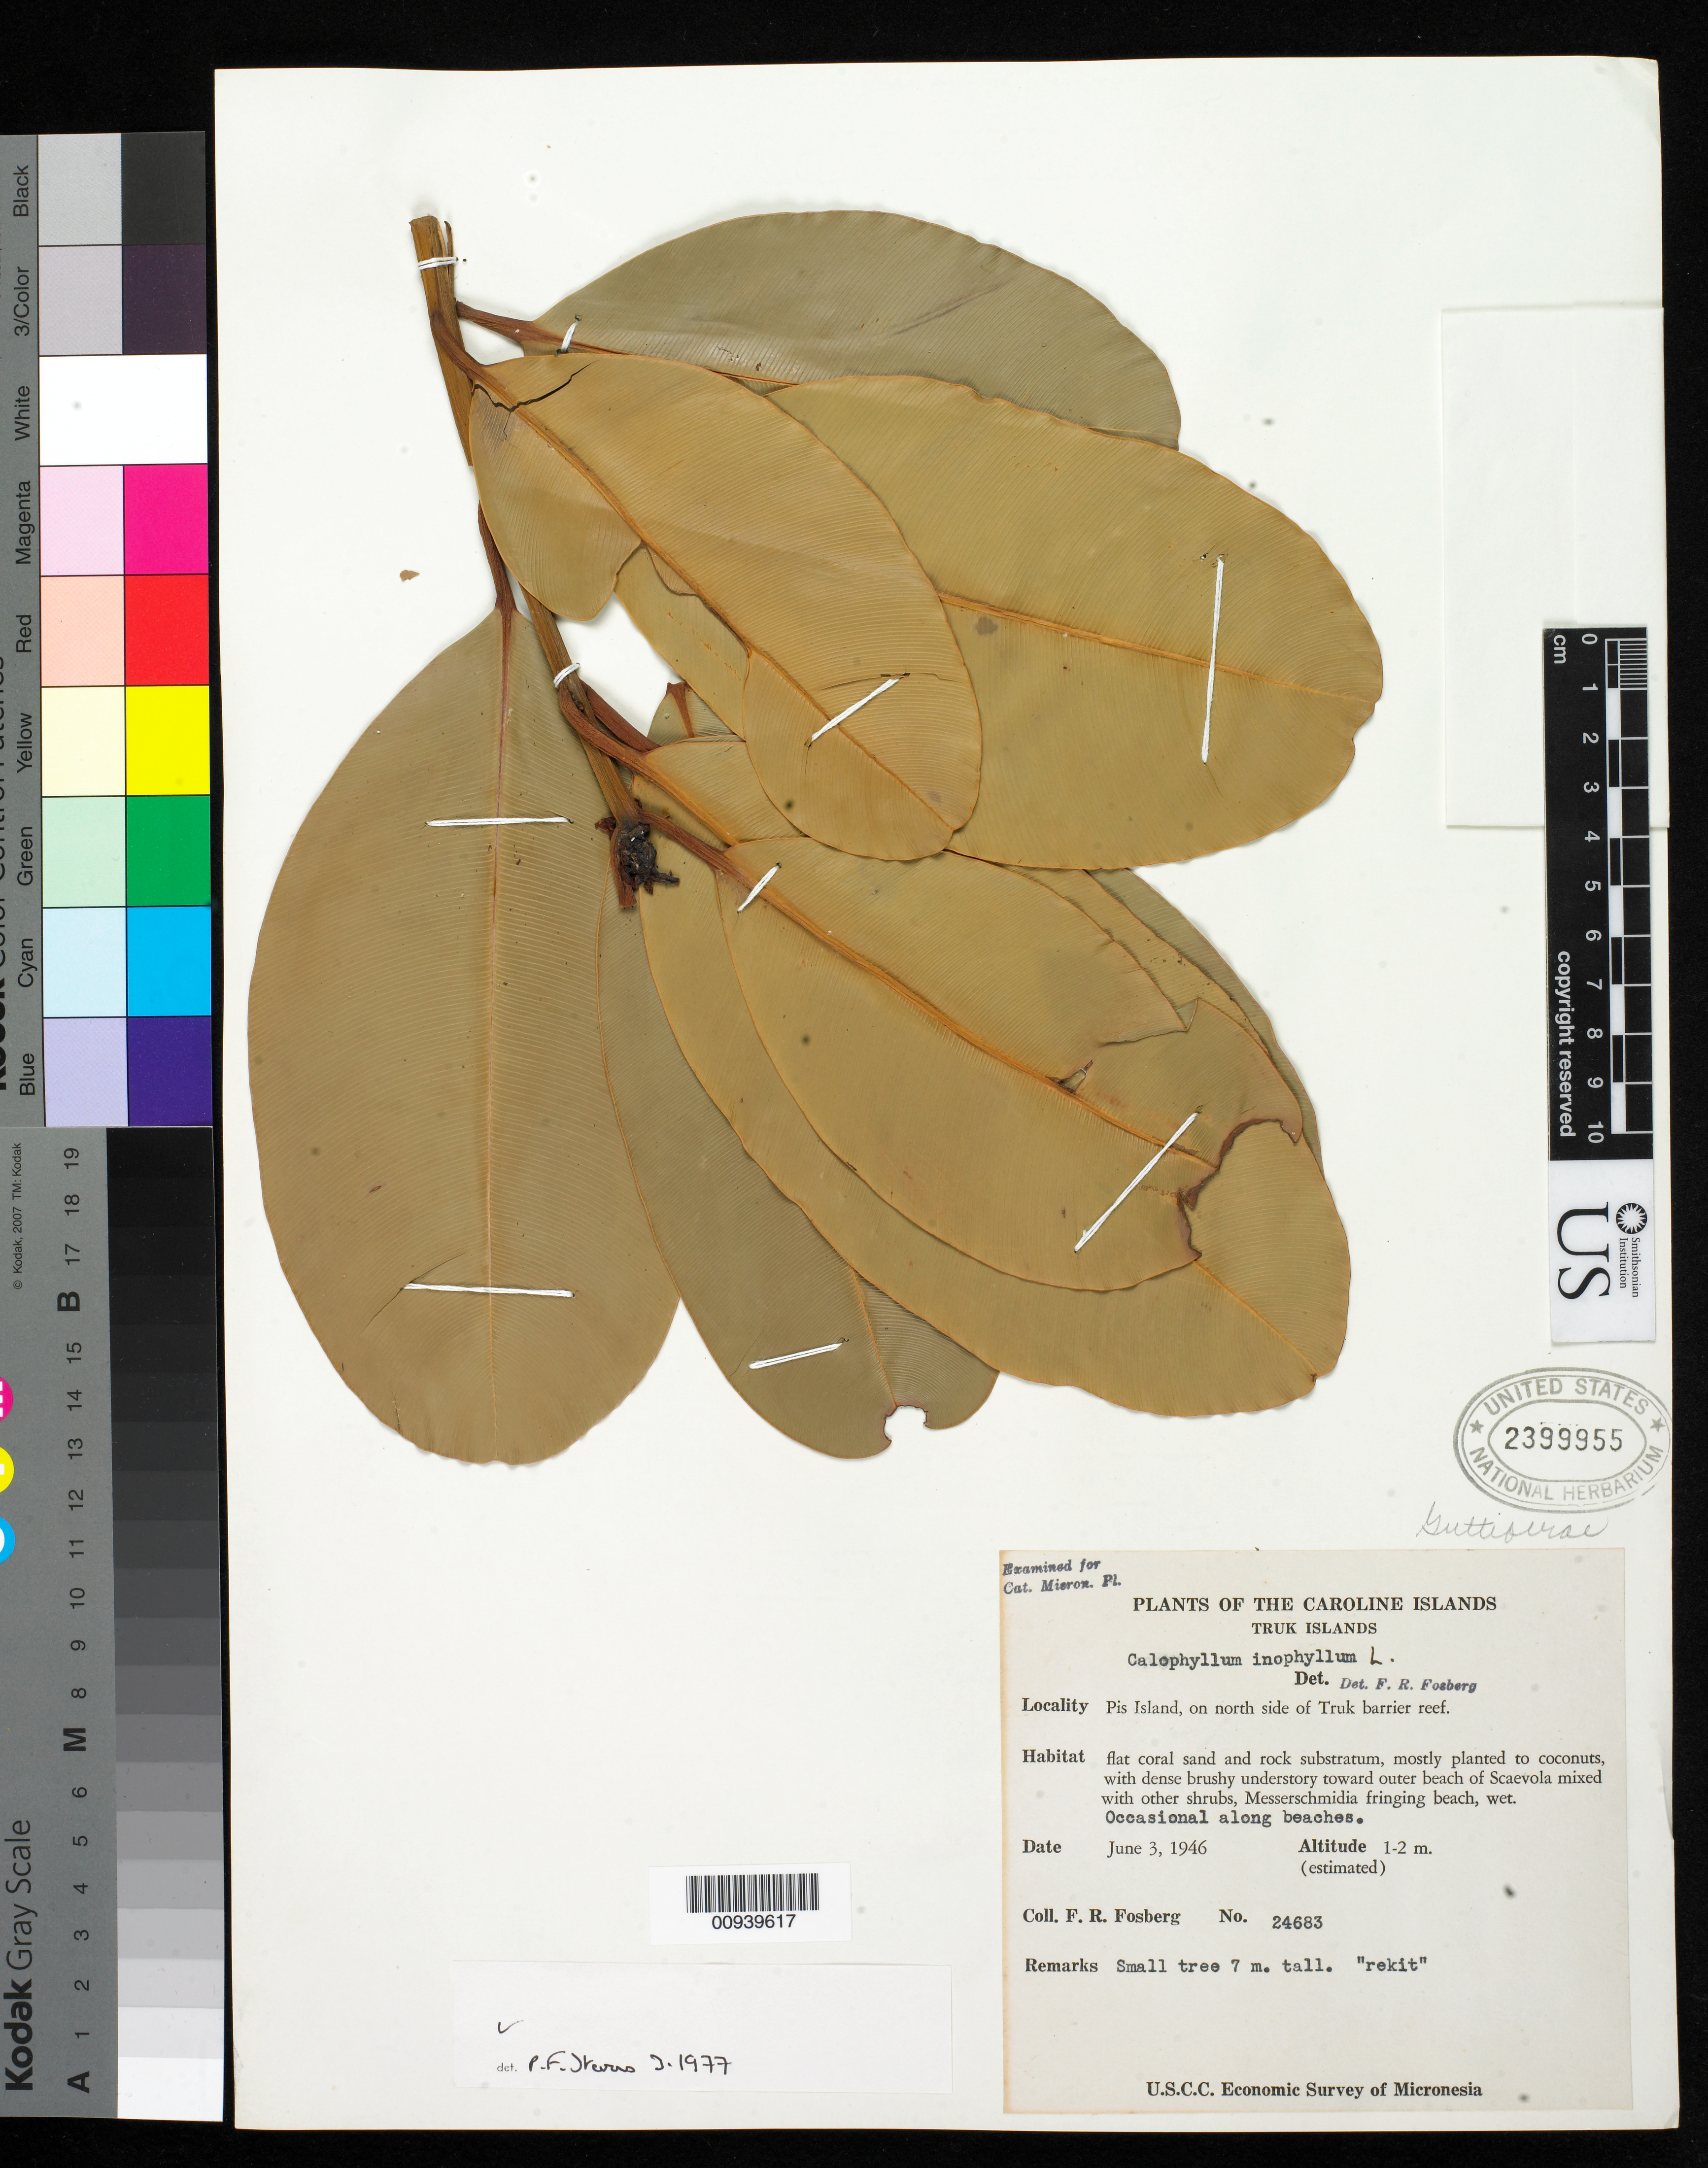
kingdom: Plantae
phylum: Tracheophyta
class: Magnoliopsida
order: Malpighiales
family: Calophyllaceae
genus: Calophyllum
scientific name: Calophyllum inophyllum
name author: L.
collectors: F. R. Fosberg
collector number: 24683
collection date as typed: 25 Aug 1946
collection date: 1946-08-25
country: Marshall Islands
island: Ailinglaplap [Ailinglapalap] Atoll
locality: Bikajle Islet (Bigatyelang Island).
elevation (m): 1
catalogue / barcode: US 2399955